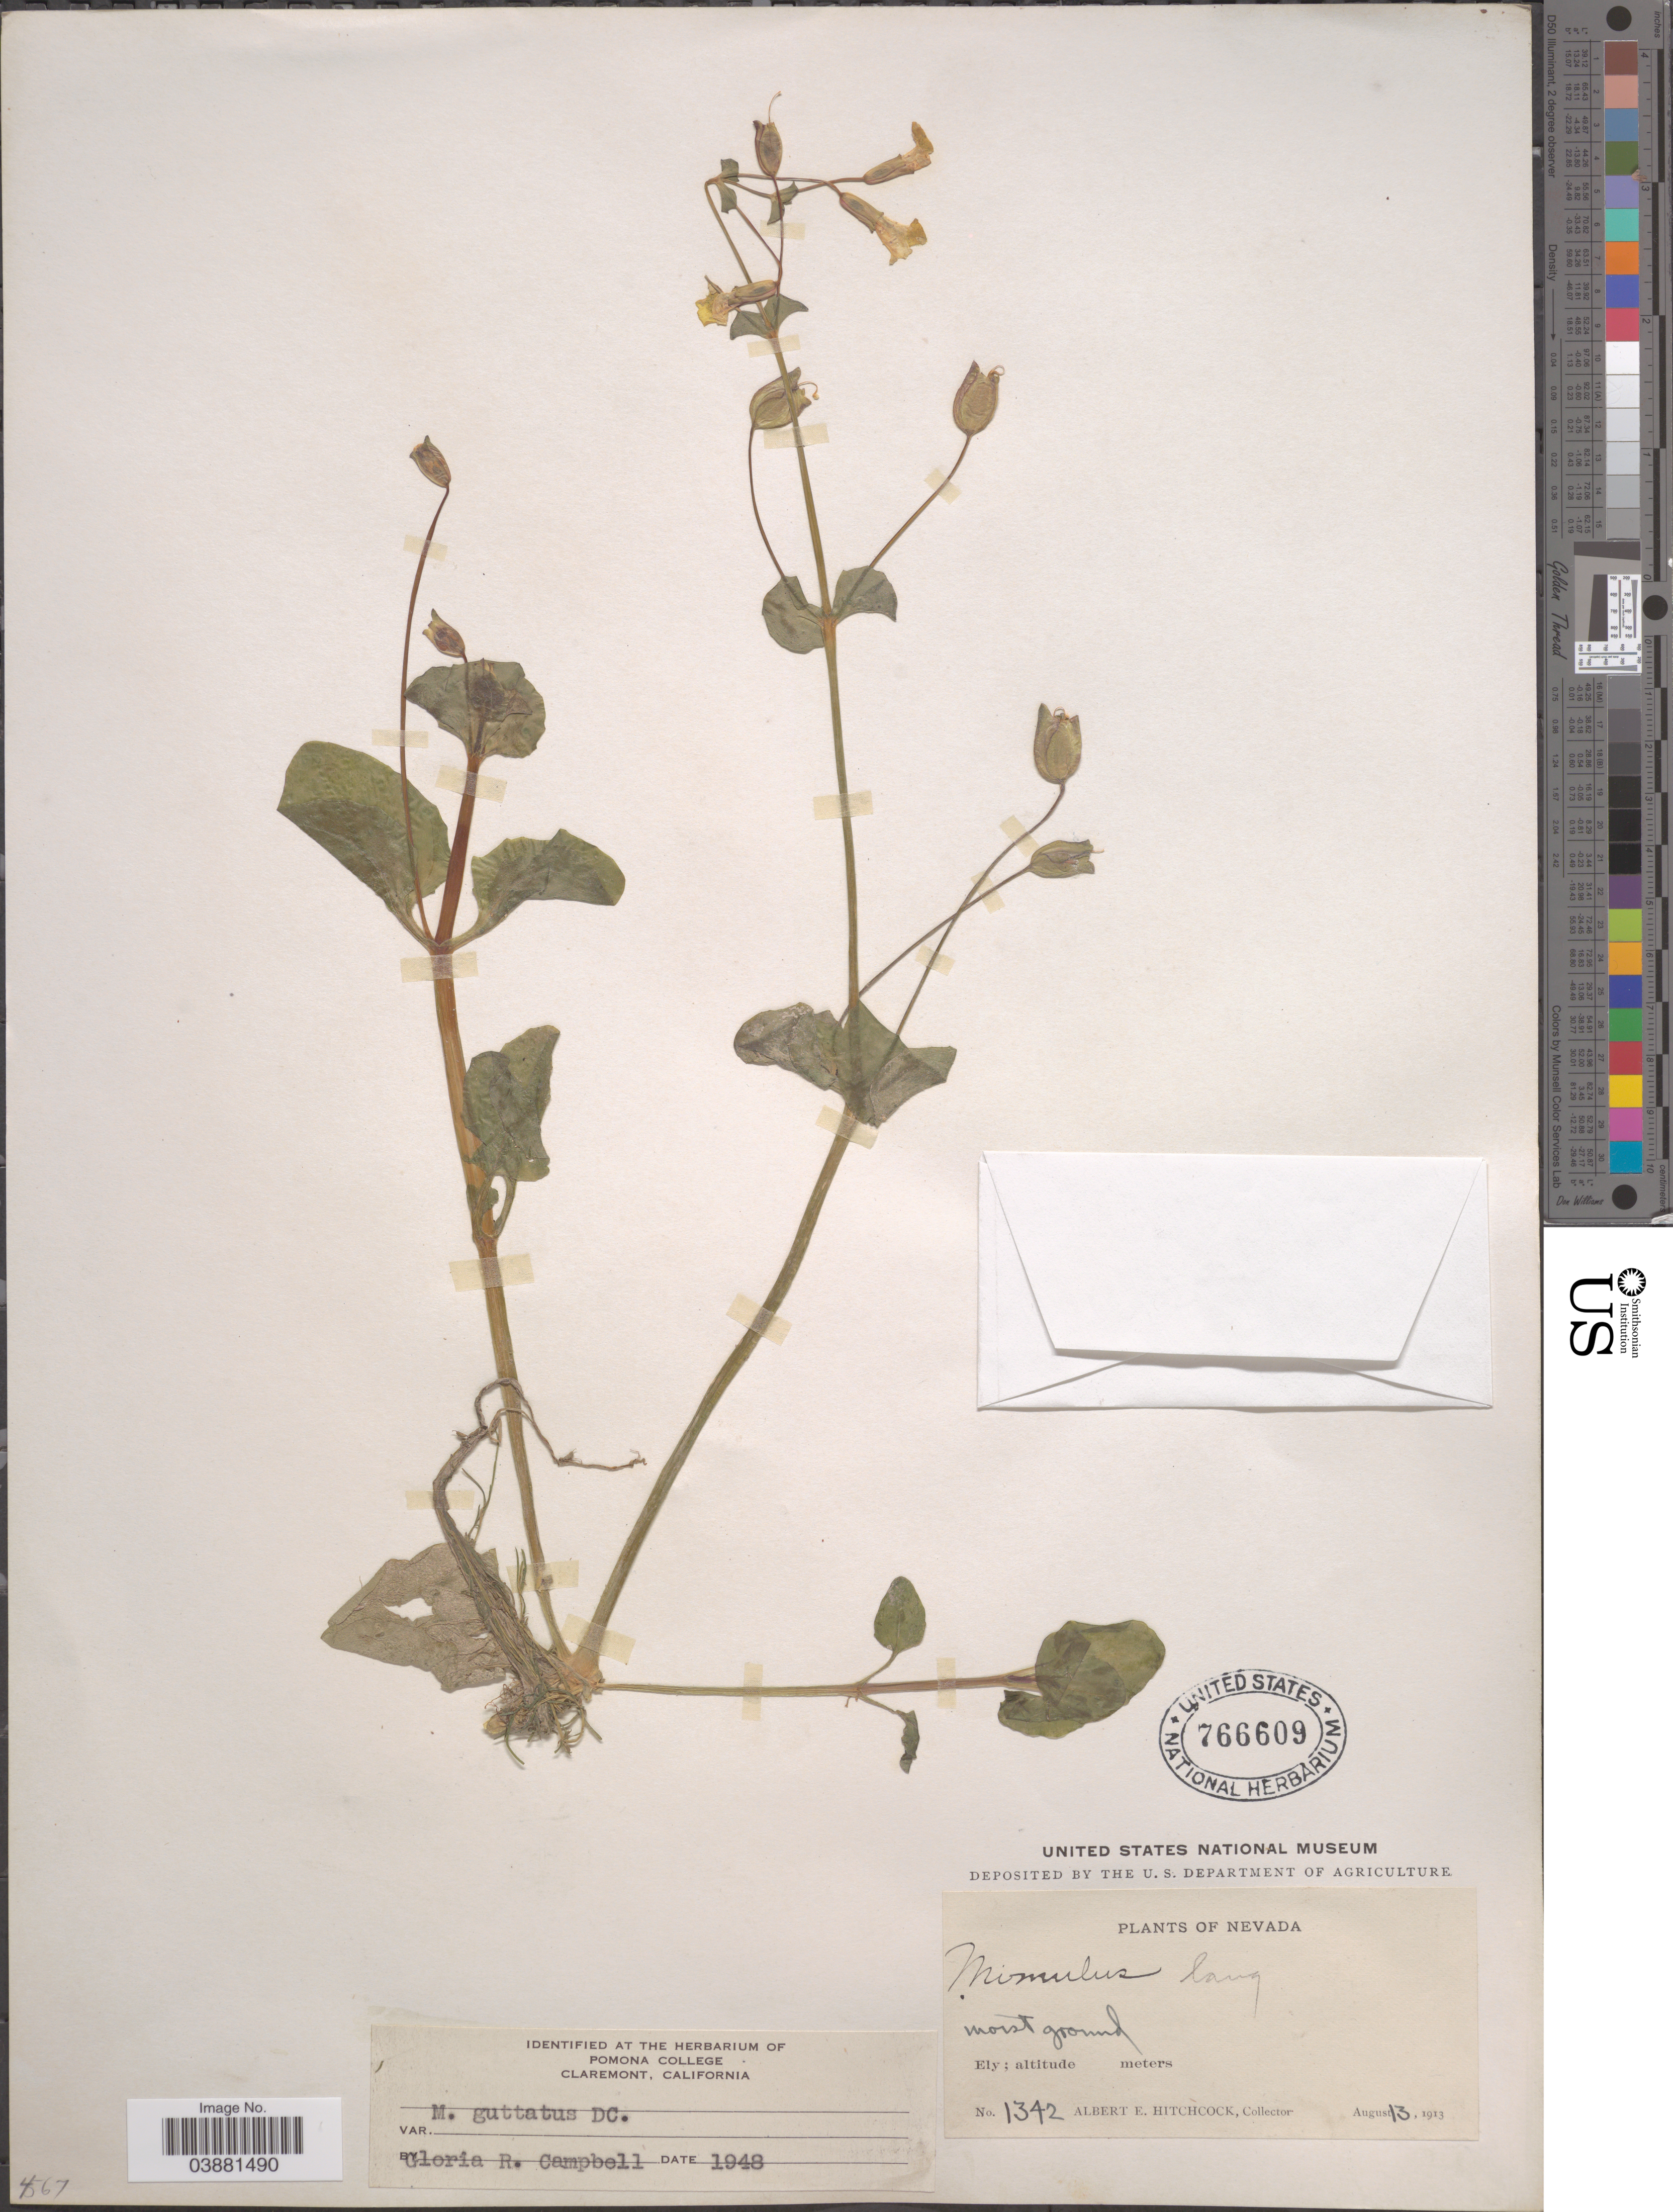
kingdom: Plantae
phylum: Tracheophyta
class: Magnoliopsida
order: Lamiales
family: Phrymaceae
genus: Mimulus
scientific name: Mimulus guttatus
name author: DC.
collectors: A. Hitchcock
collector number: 1342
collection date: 1913-08-13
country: United States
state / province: Nevada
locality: Ely.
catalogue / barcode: US 766609